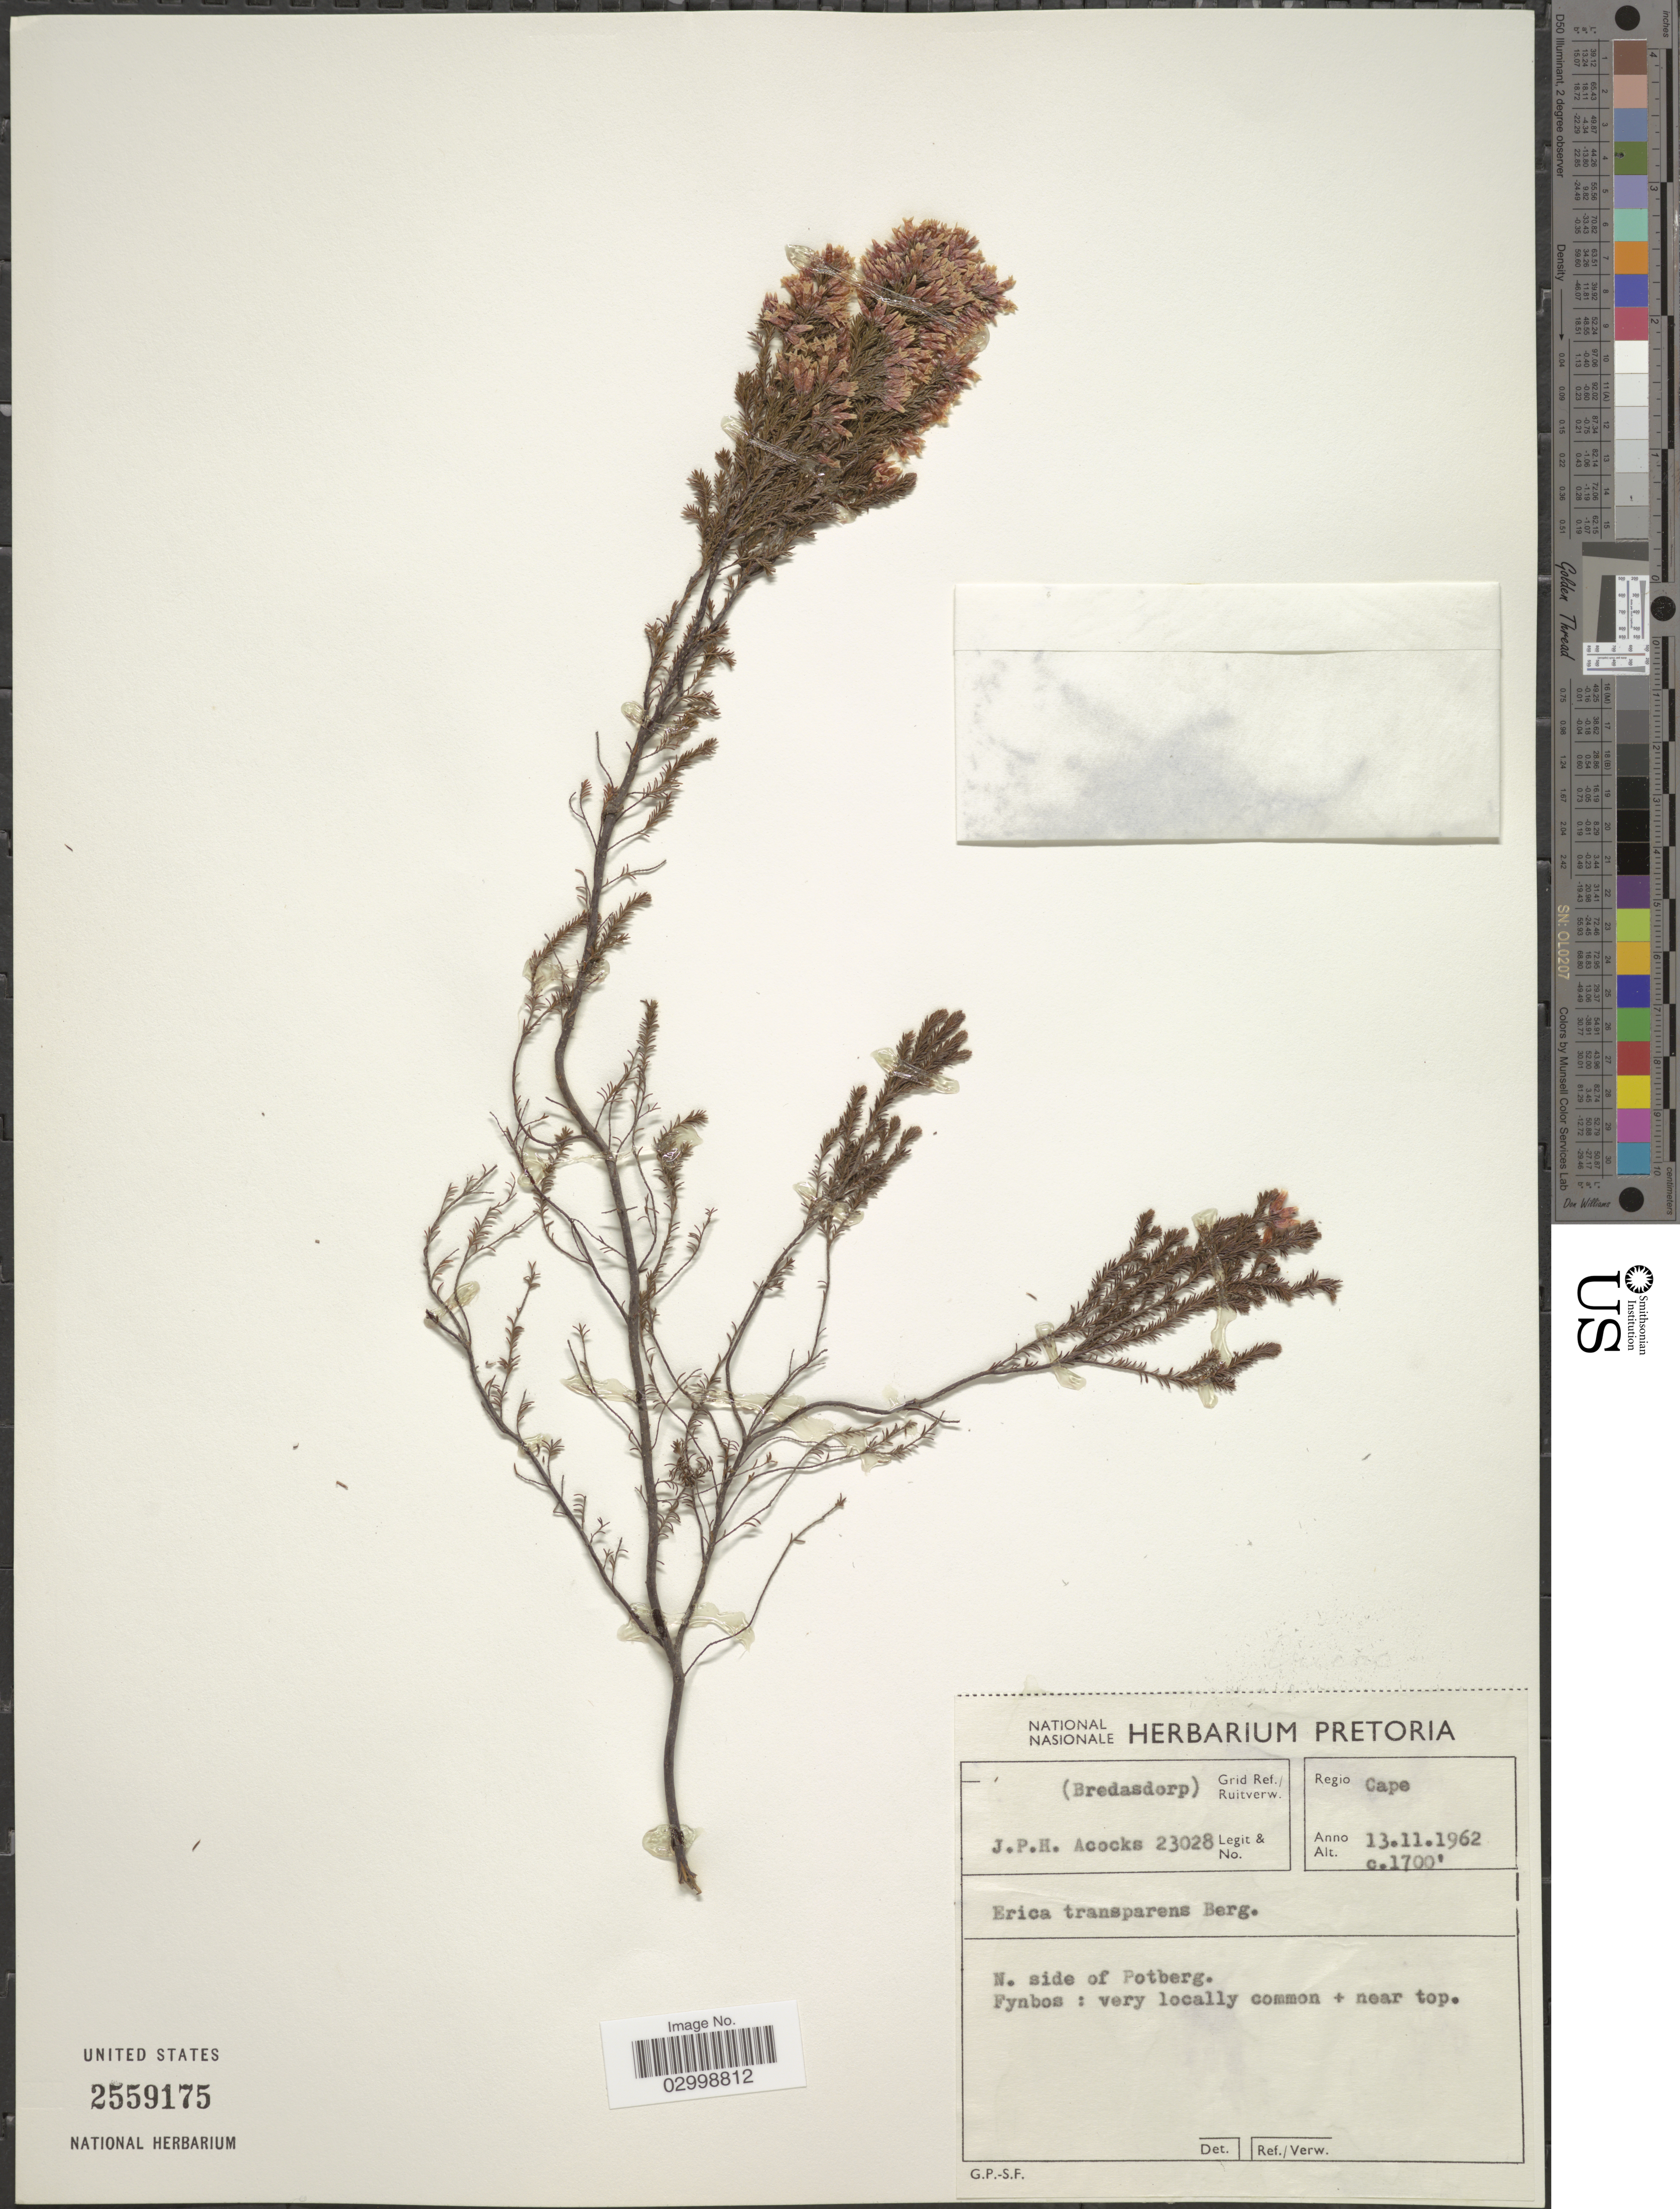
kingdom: Plantae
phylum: Tracheophyta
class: Magnoliopsida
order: Ericales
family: Ericaceae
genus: Erica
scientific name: Erica transparens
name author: P.J. Bergius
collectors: J. P. Acocks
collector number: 23028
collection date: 1962-11-13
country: South Africa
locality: (Bredasdorp) Grid Ref./ Ruiterverw. Regio Cape. N. side of Potberg.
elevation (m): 518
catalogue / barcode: US 2559175